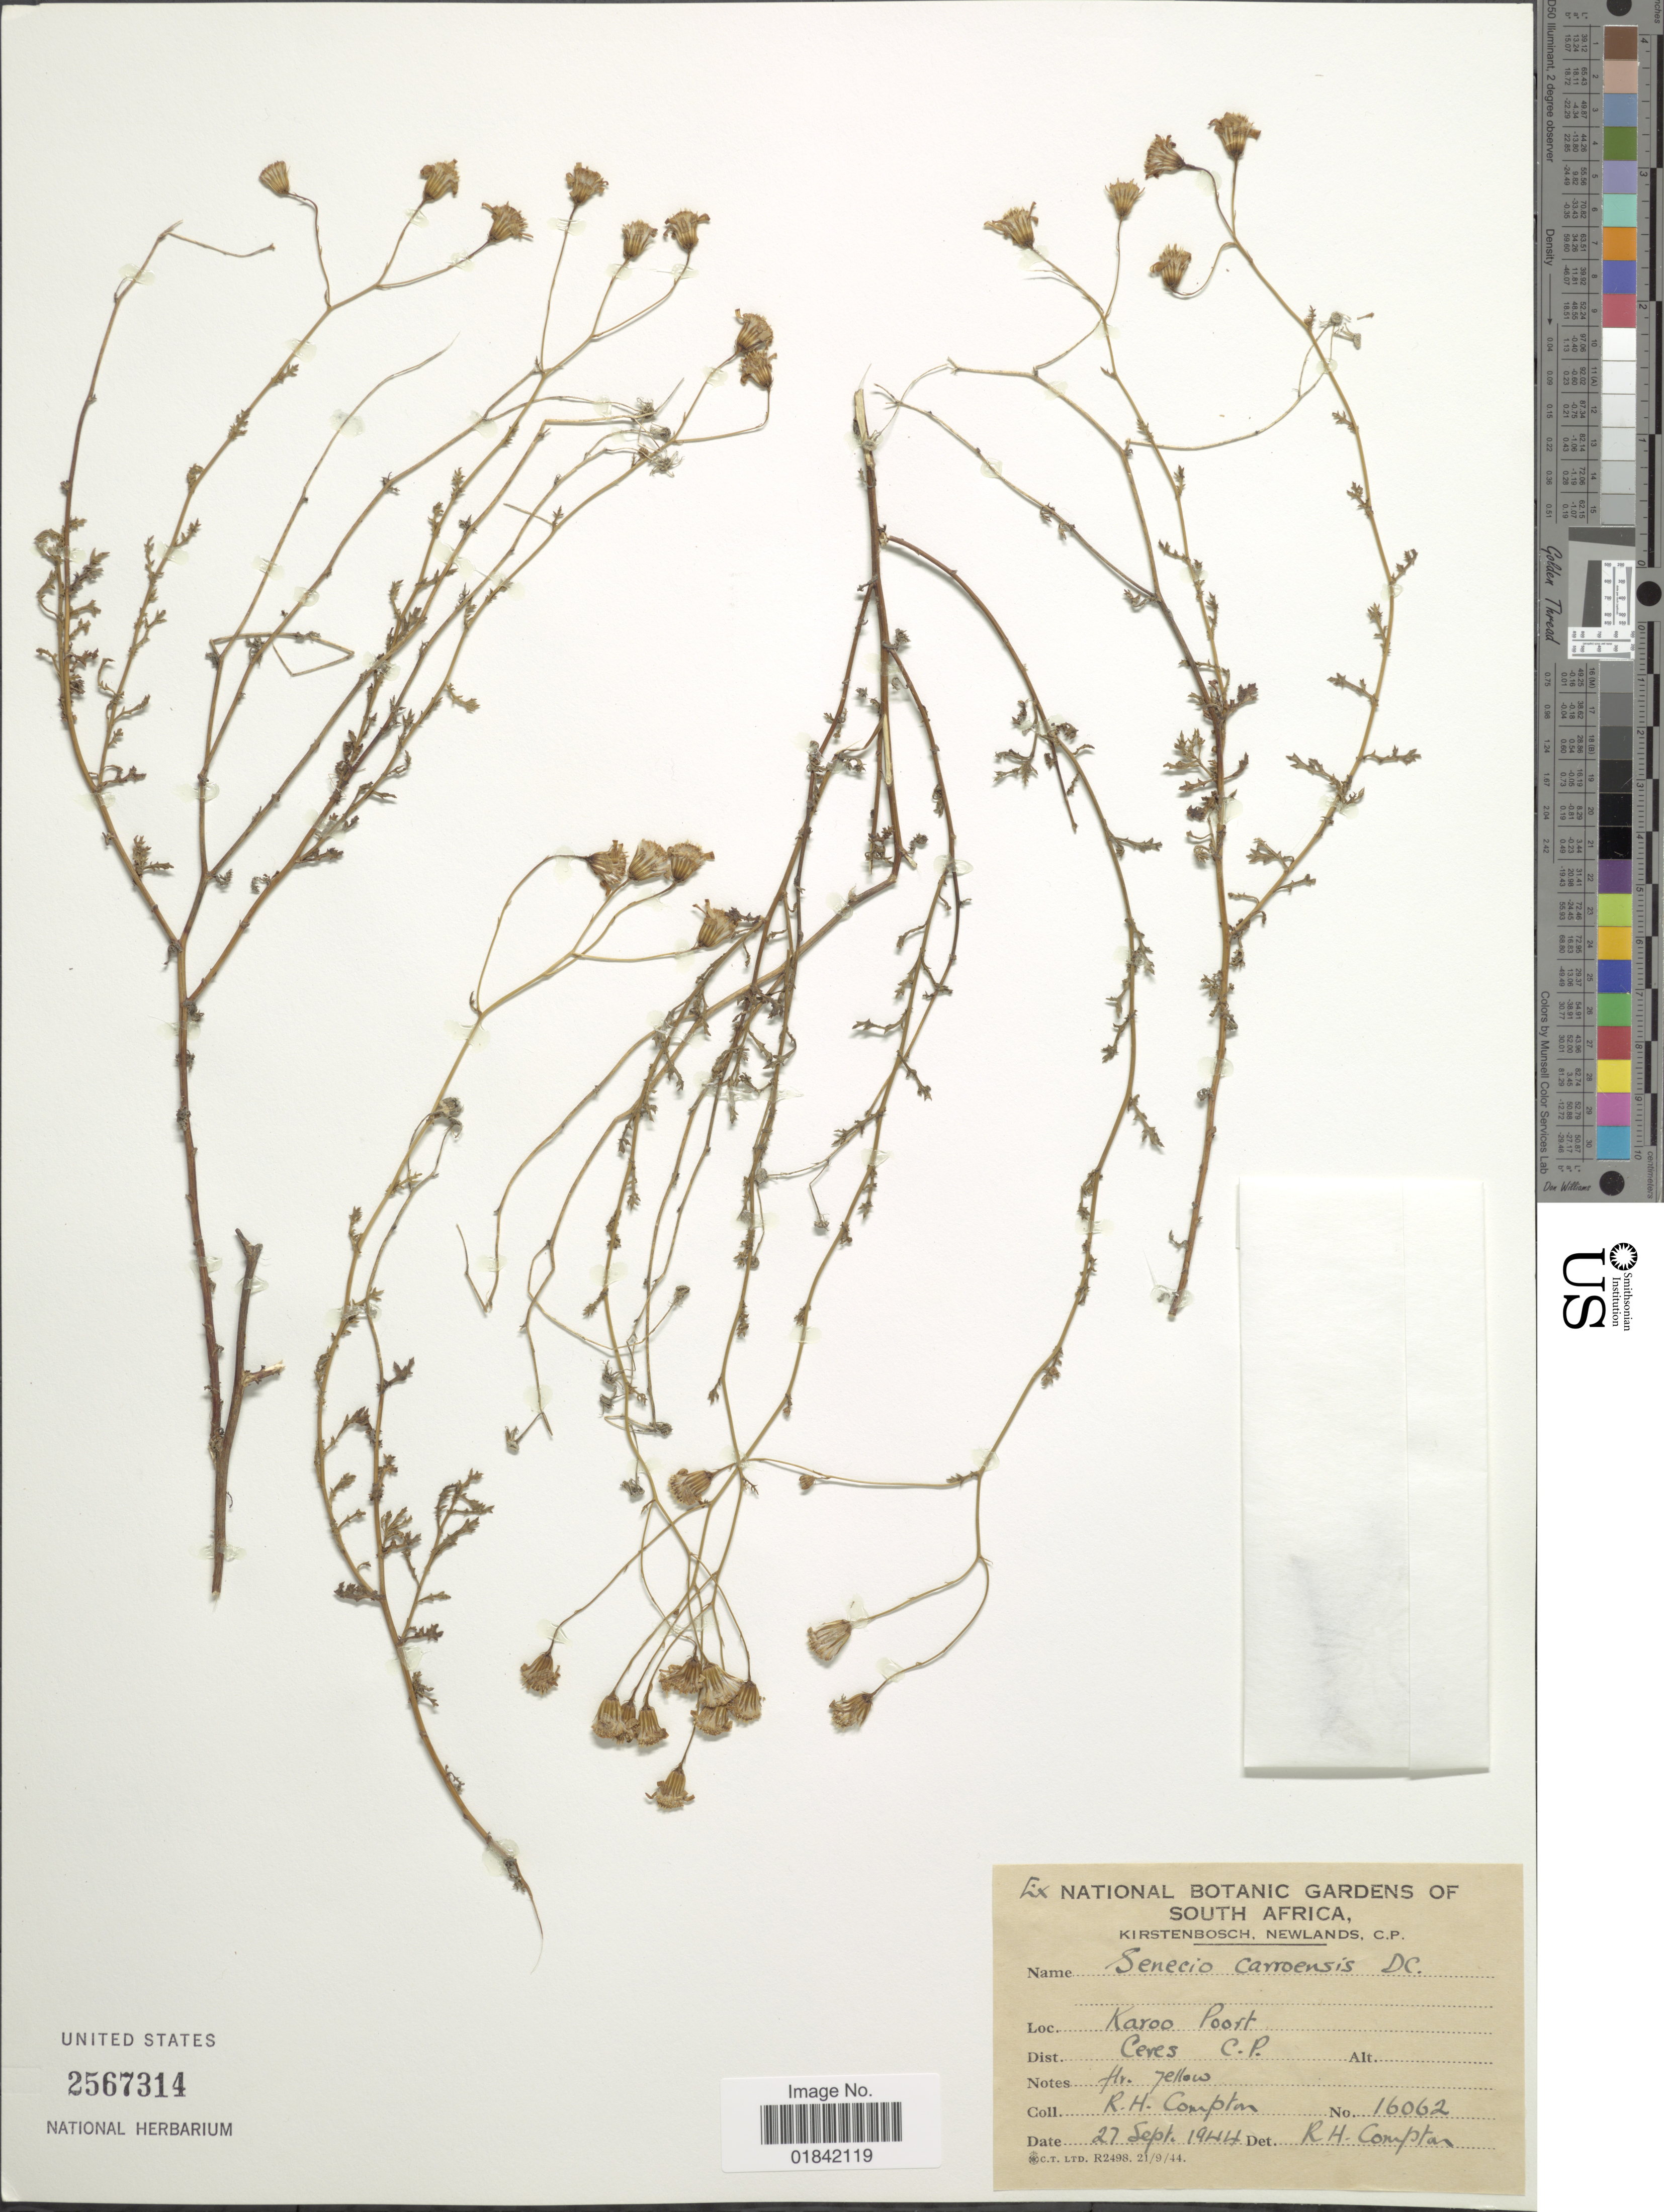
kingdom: Plantae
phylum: Tracheophyta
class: Magnoliopsida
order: Asterales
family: Asteraceae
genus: Senecio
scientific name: Senecio carroensis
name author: DC.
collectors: R. H. Compton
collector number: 16062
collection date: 1944-09-27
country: South Africa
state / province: Western Cape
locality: Karoo Poort, Ceves C. P.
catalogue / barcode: US 2567314